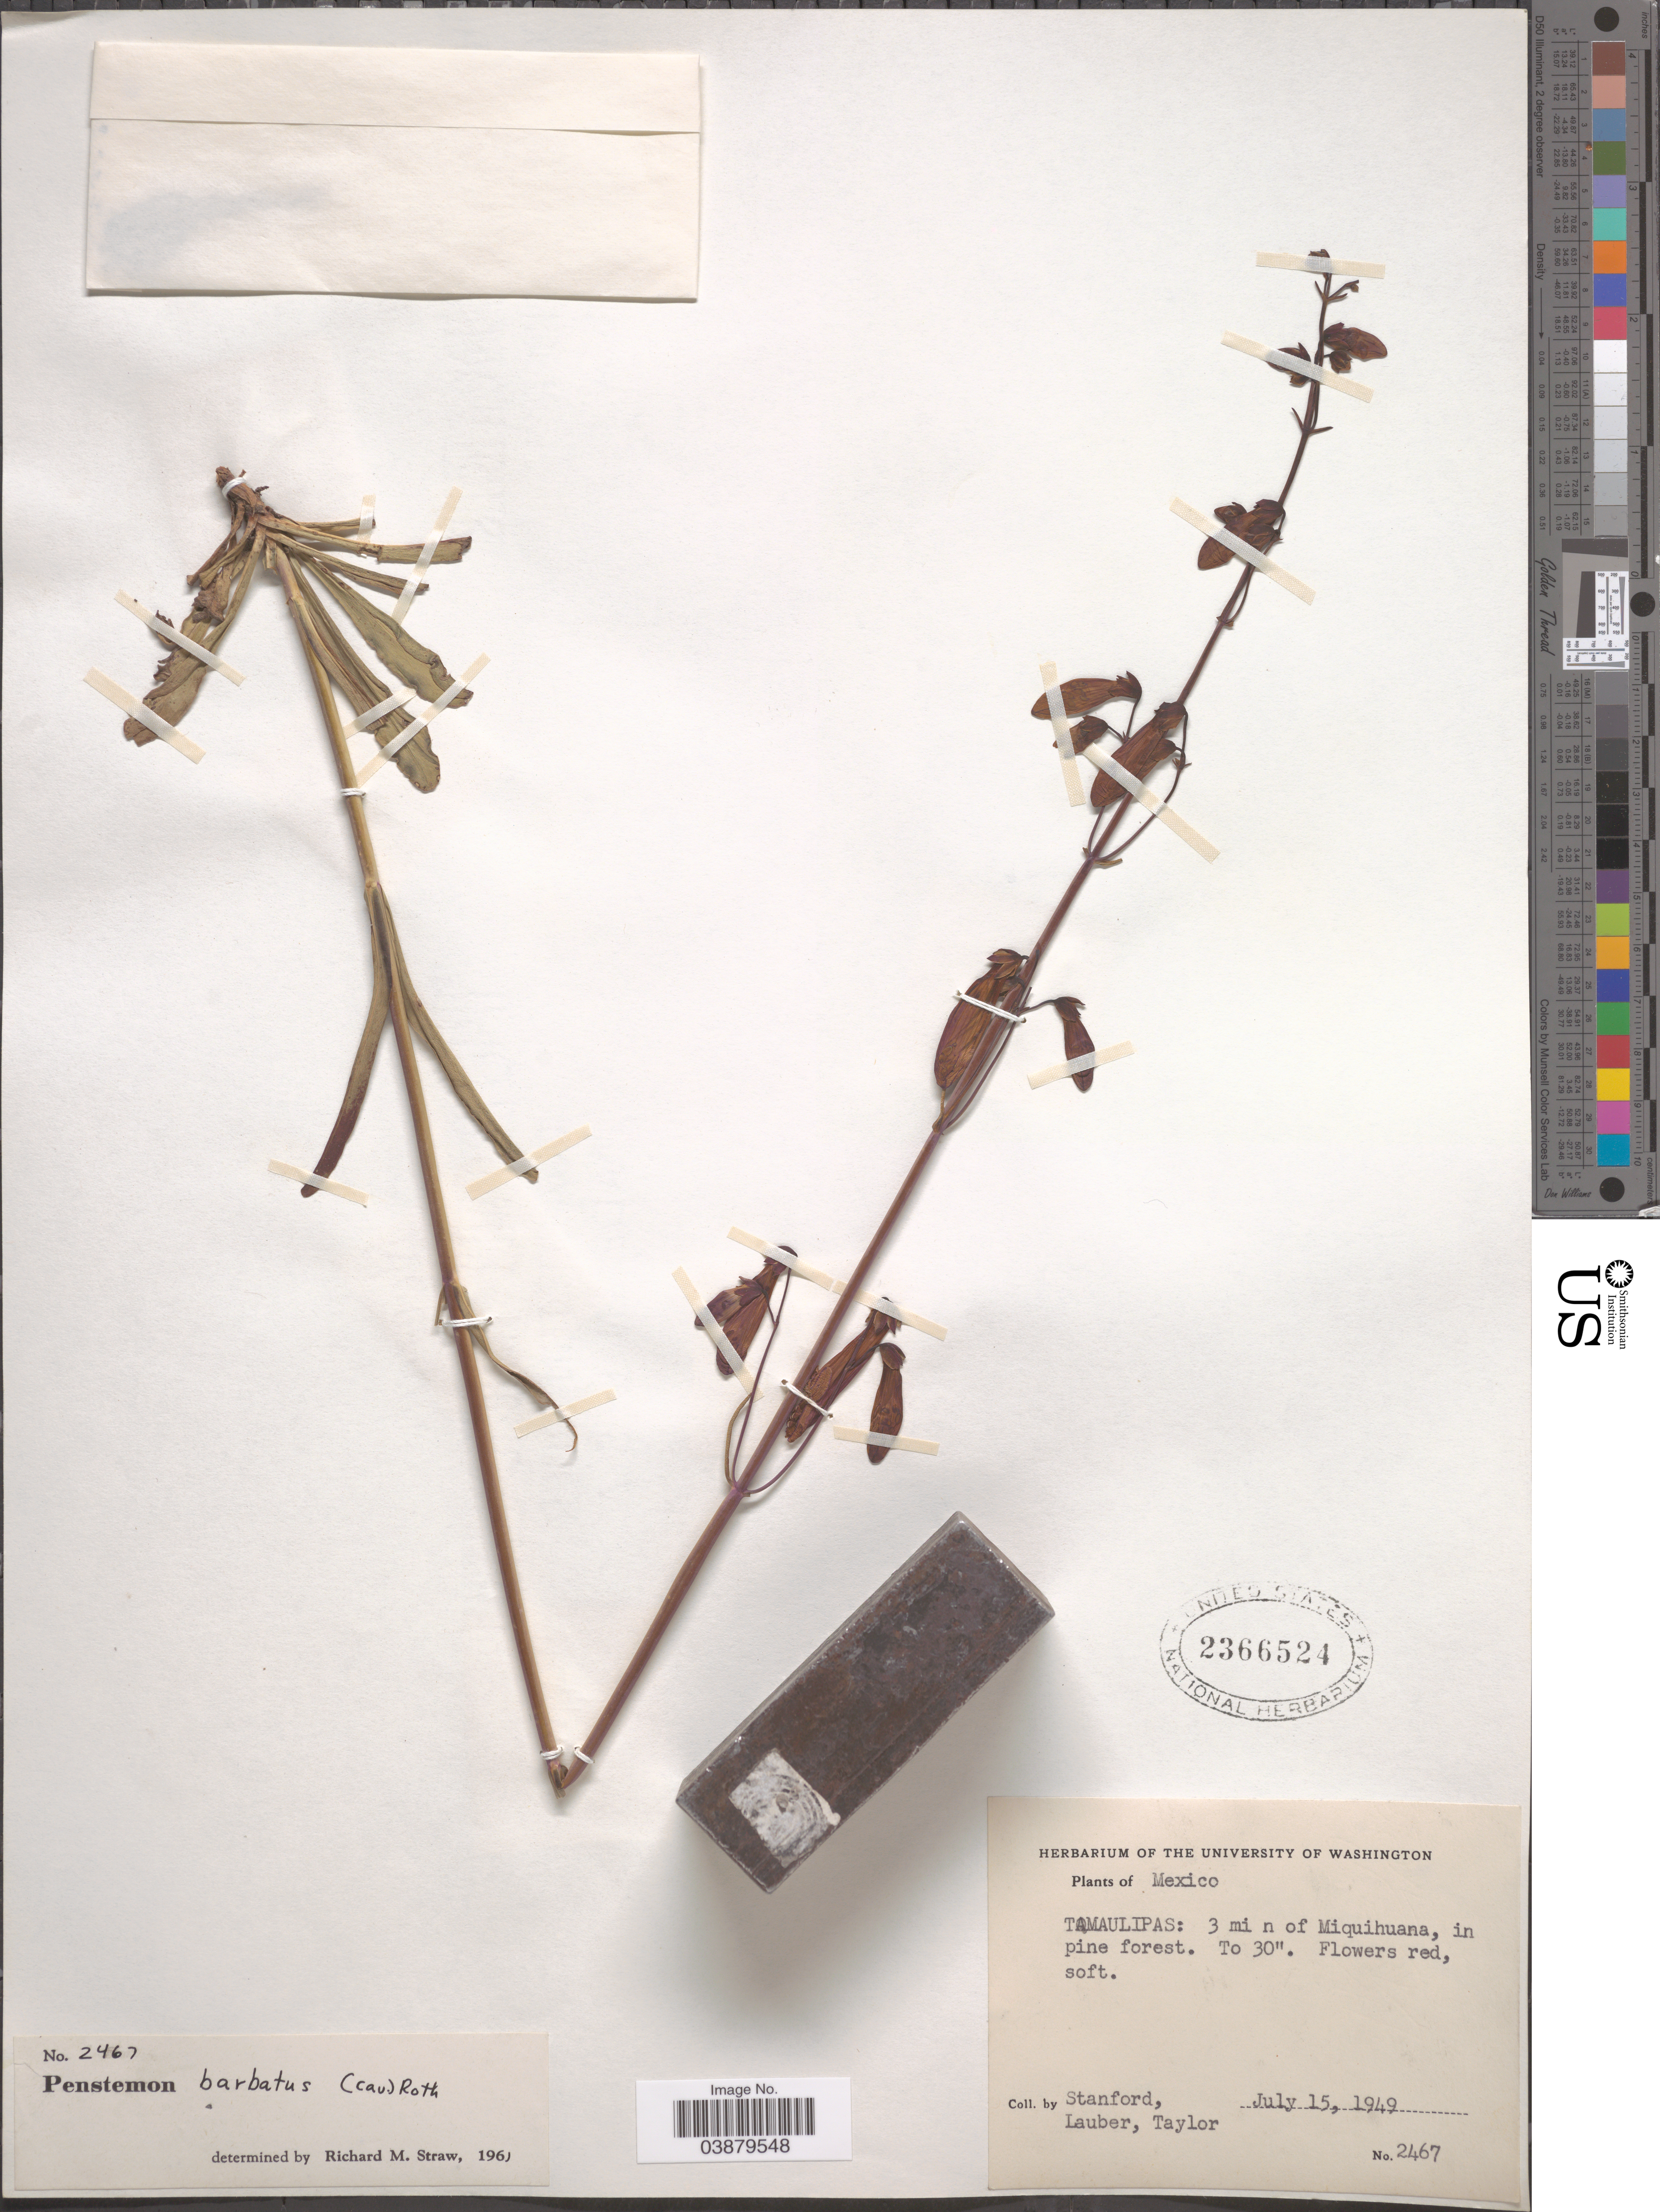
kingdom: Plantae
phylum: Tracheophyta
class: Magnoliopsida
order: Lamiales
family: Plantaginaceae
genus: Penstemon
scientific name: Penstemon barbatus subsp. barbatus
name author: (Cav.) Roth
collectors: -. Stanford, -. Lauber & -- Taylor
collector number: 2467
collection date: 1949-07-15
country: Mexico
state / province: Tamaulipas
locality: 3 mi n of Miquihuana, in pine forest.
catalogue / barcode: US 2366524